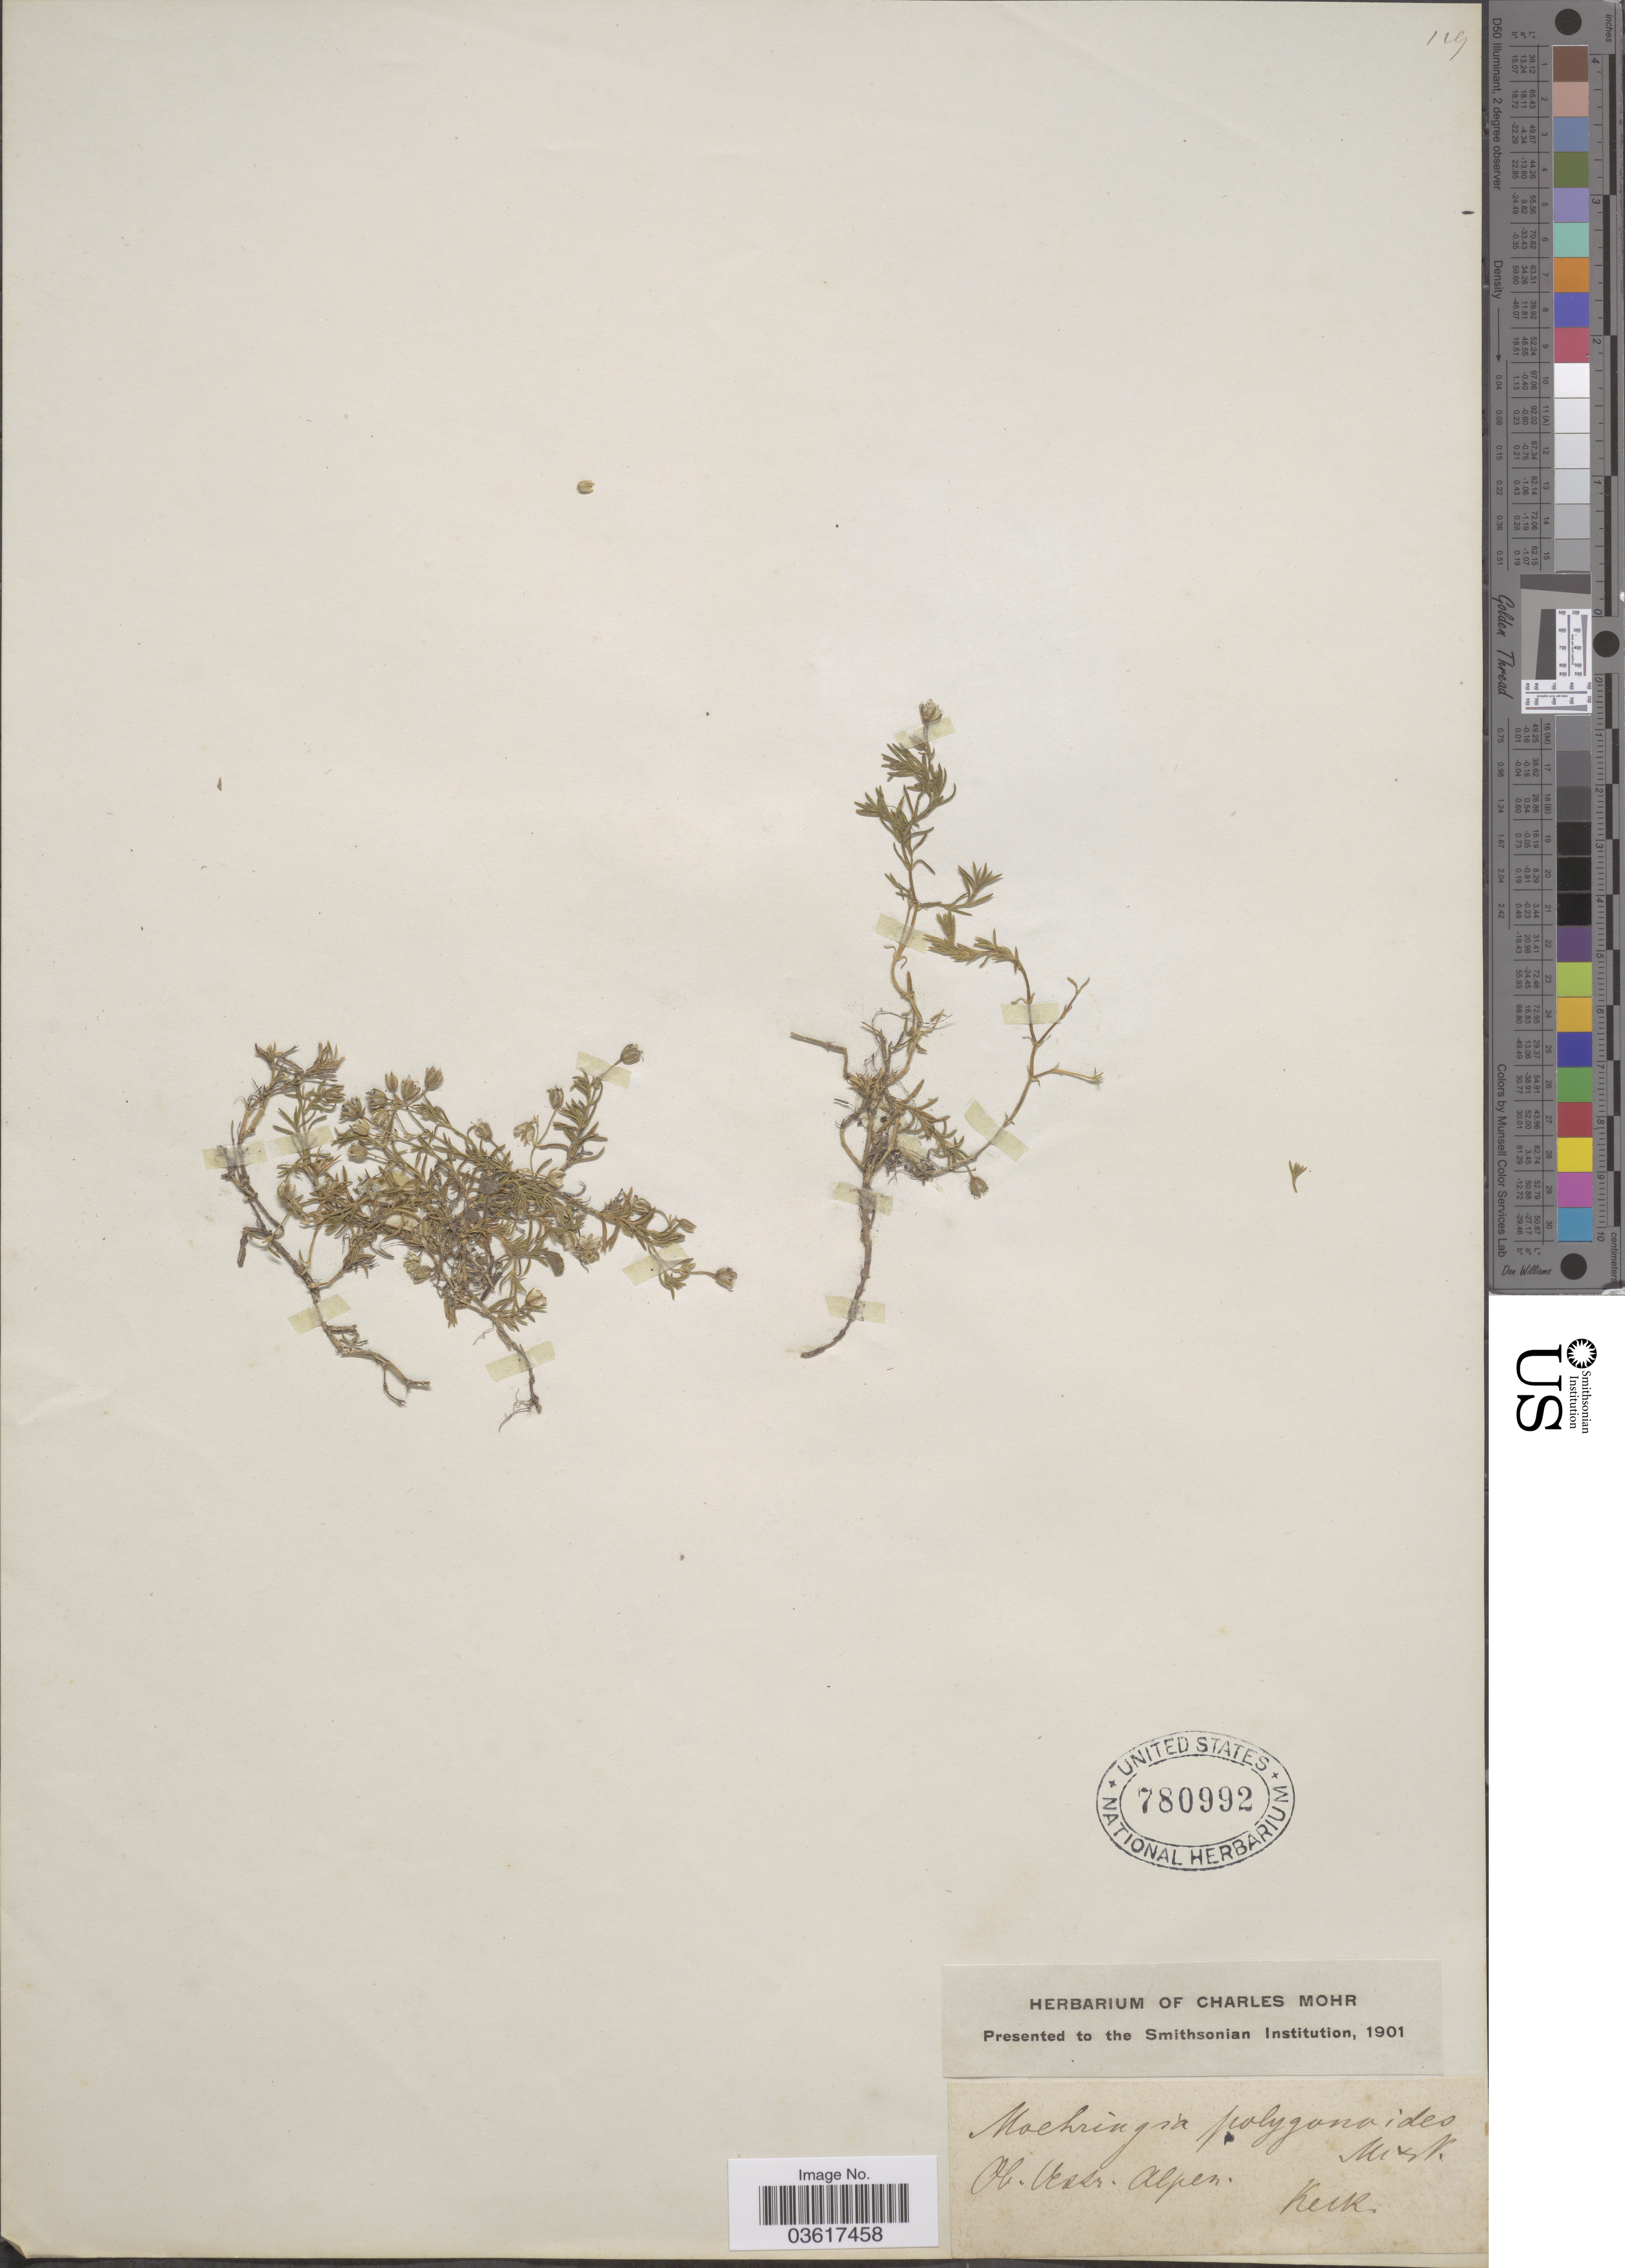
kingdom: Plantae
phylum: Tracheophyta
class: Magnoliopsida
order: Caryophyllales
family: Caryophyllaceae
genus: Moehringia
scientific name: Moehringia polygonoides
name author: (Wulfen) Mert. & W.D.J. Koch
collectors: -- Keck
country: Austria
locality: Ob. Oestr. Alpen.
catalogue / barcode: US 780992